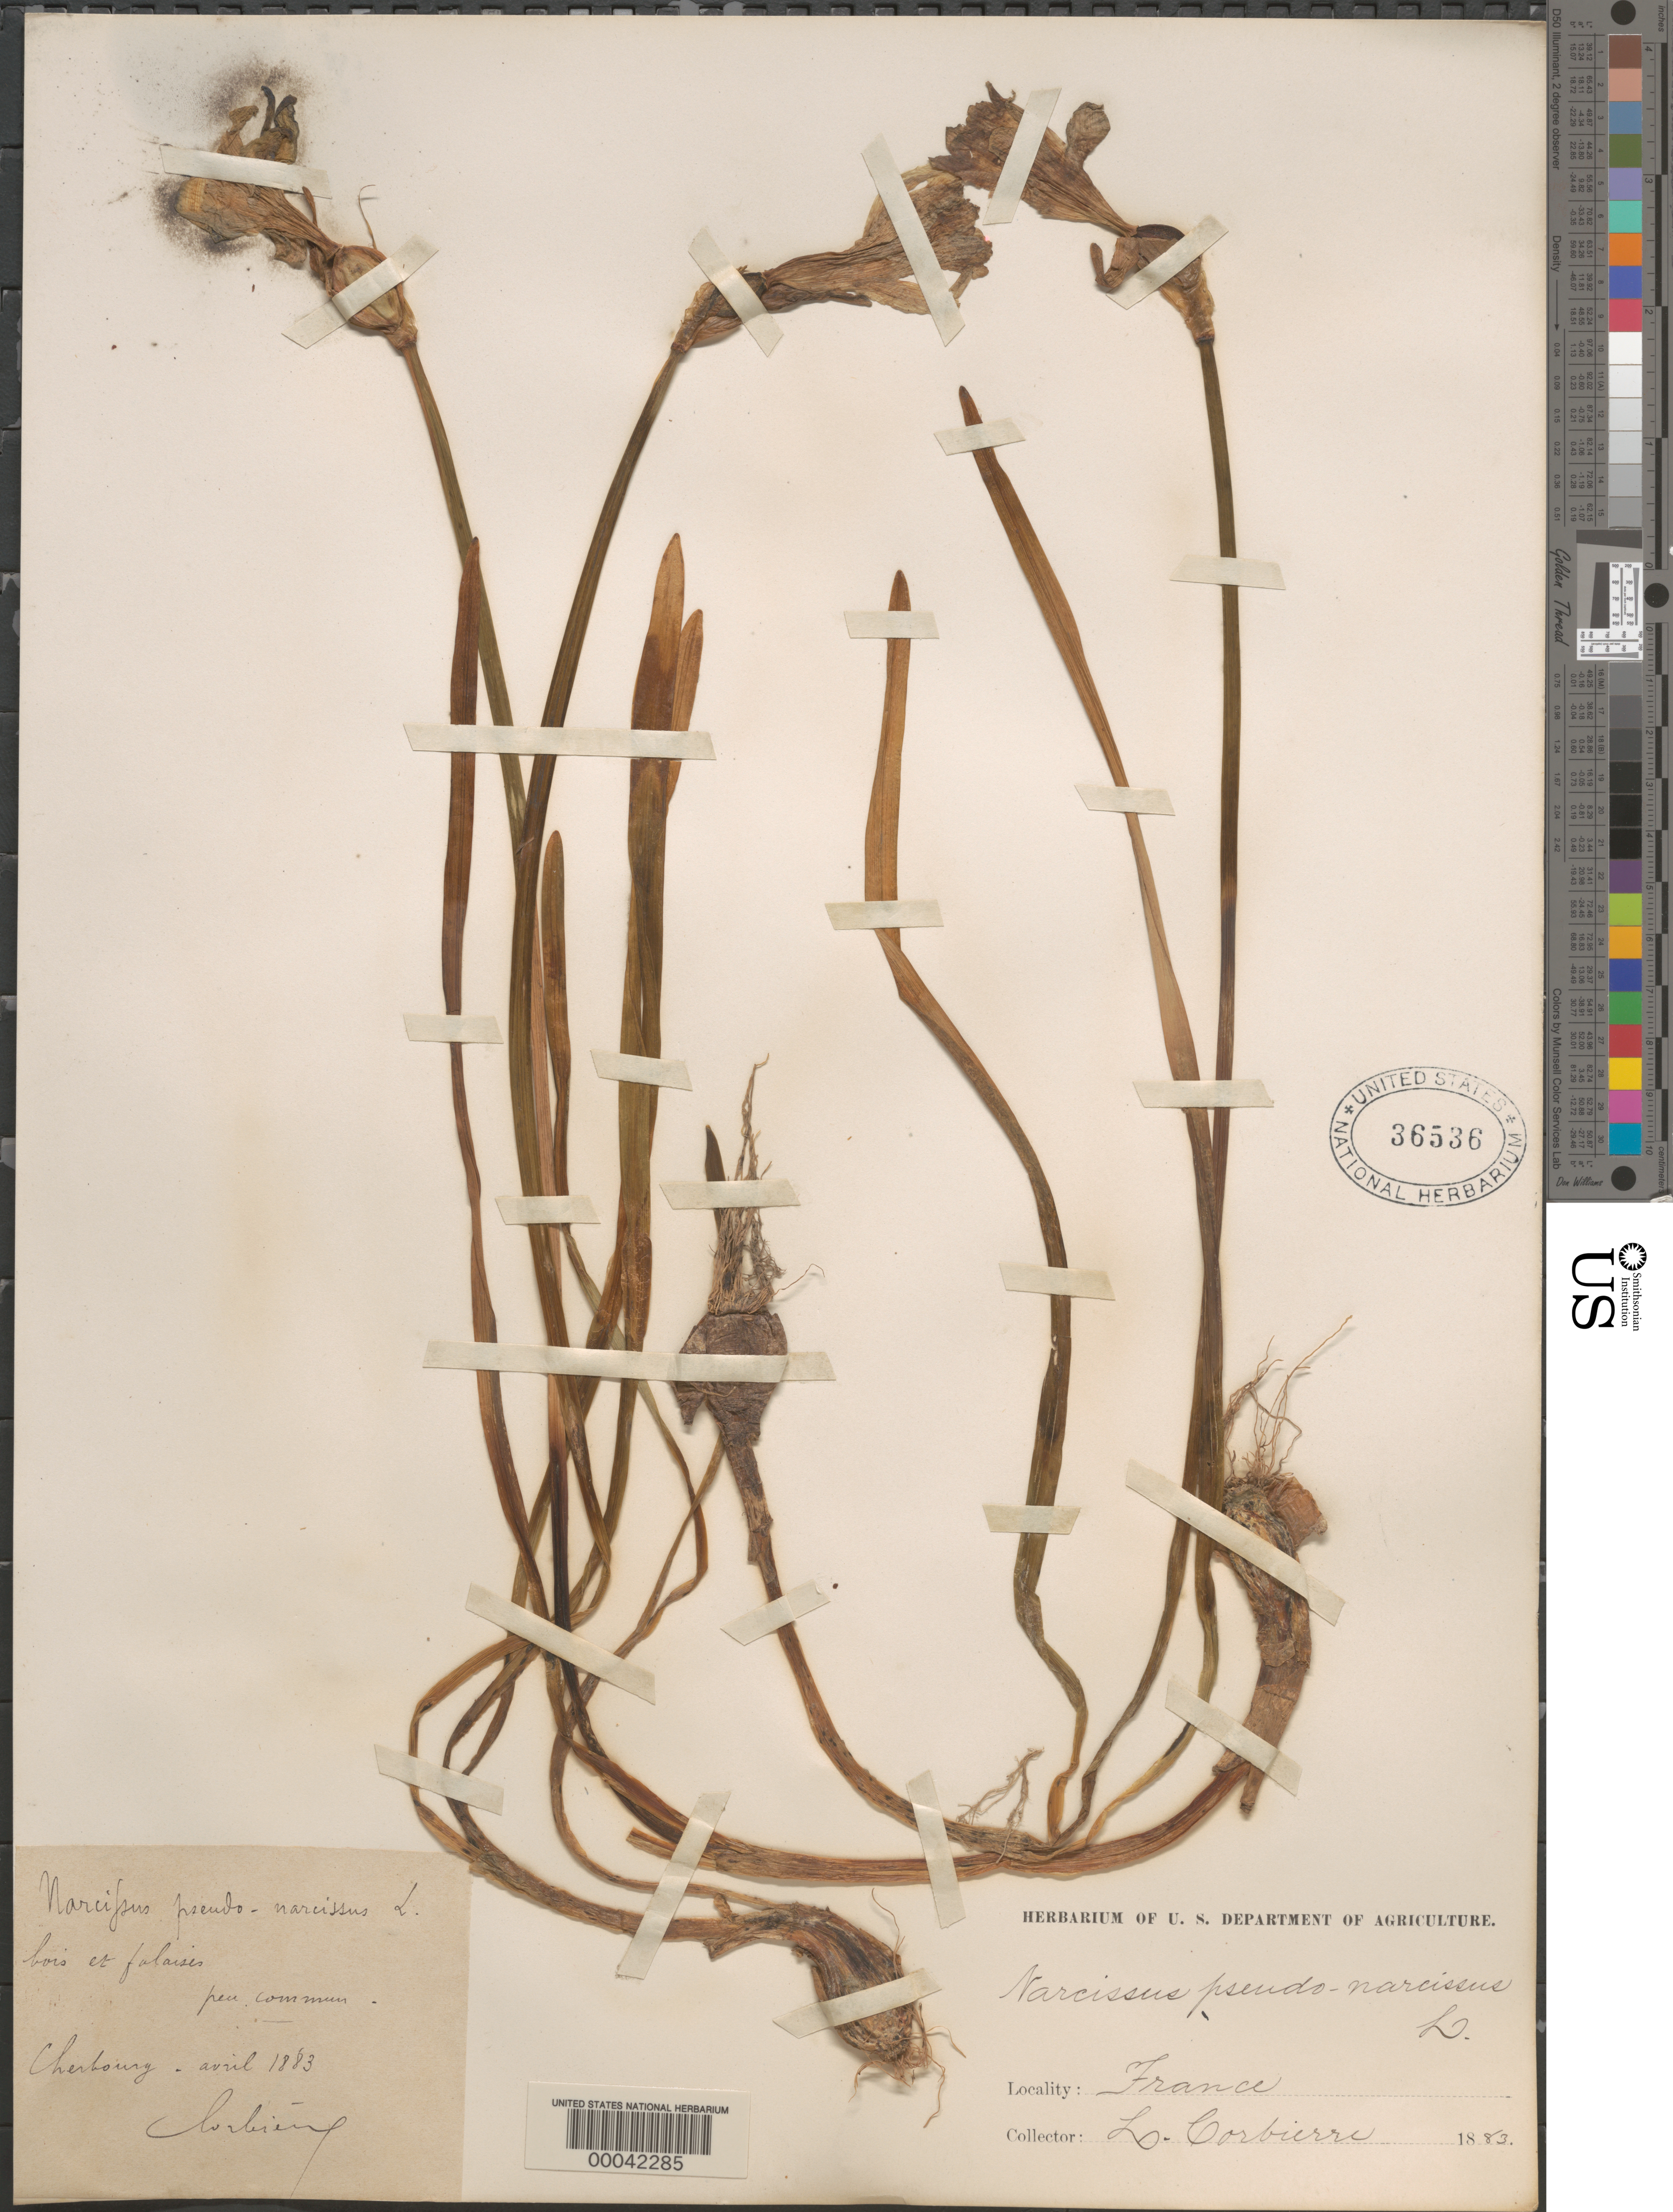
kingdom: Plantae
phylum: Tracheophyta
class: Liliopsida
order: Asparagales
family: Amaryllidaceae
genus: Narcissus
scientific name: Narcissus pseudonarcissus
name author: L.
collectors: L. Corbière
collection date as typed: Apr 1883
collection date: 1883-04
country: France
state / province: Normandie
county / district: Manche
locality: Cherbourg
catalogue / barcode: US 36536